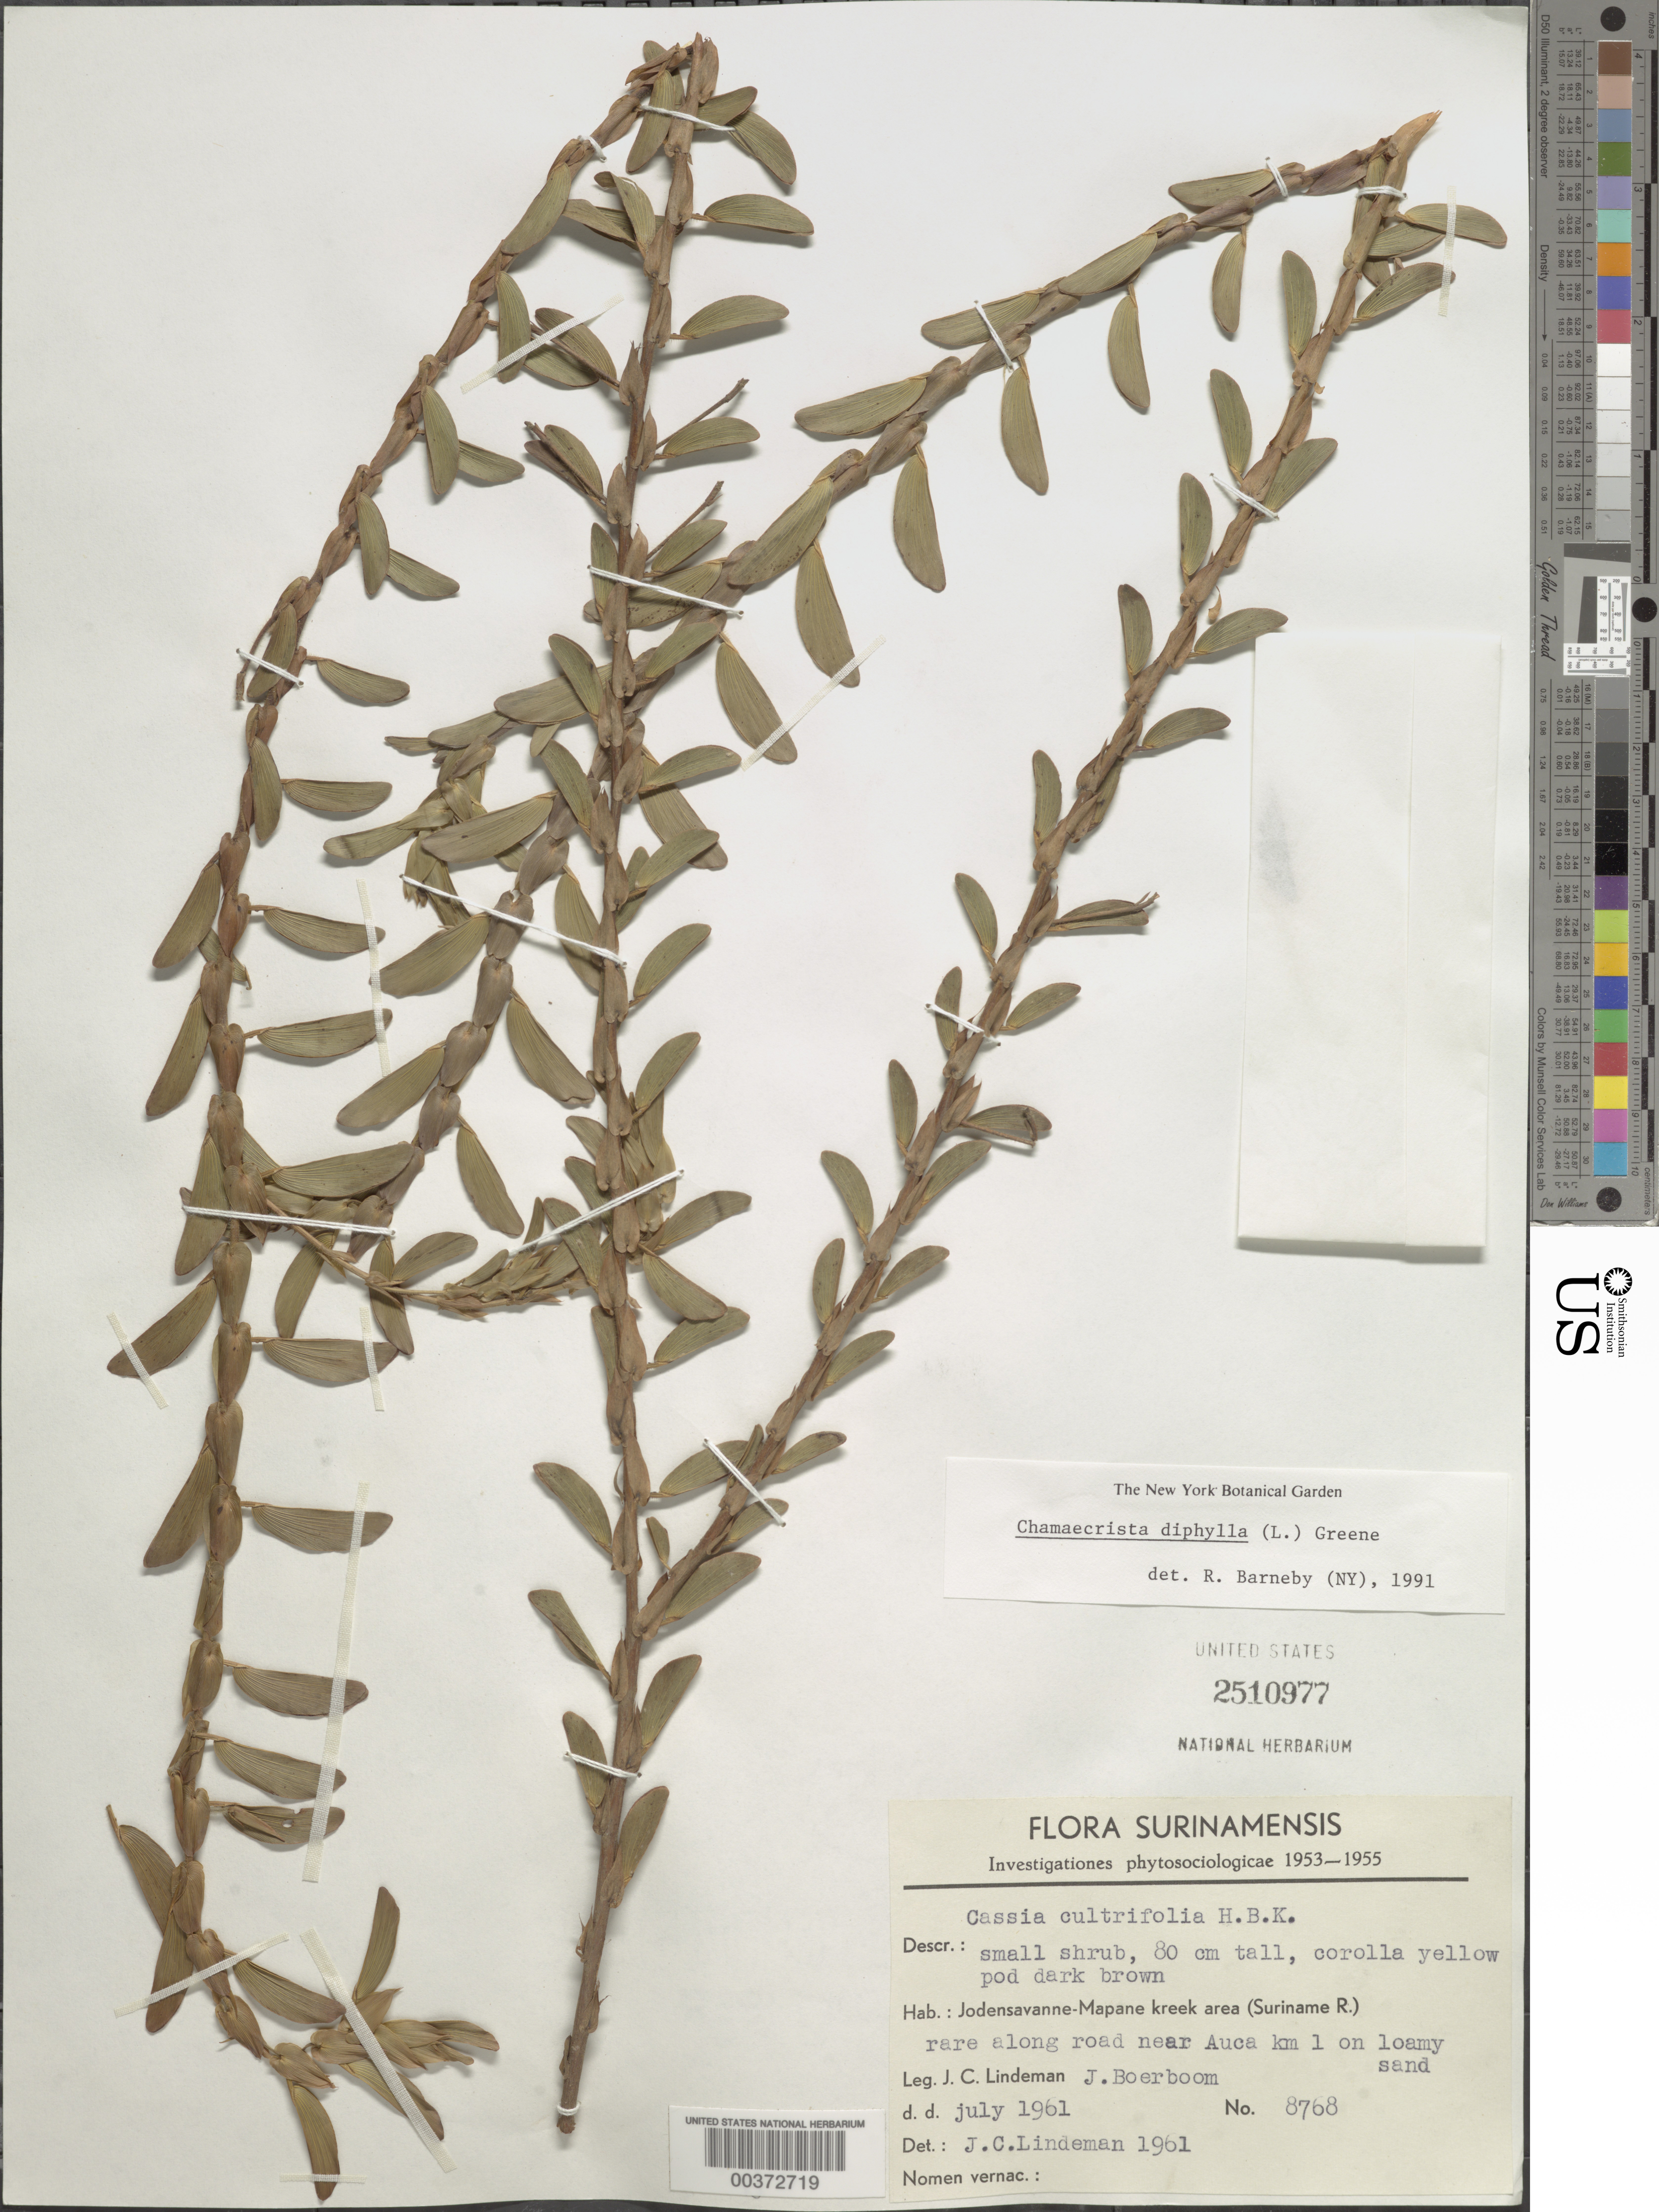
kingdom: Plantae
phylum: Tracheophyta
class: Magnoliopsida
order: Fabales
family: Fabaceae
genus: Chamaecrista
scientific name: Chamaecrista diphylla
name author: (L.) Greene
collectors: J. C. Lindeman & J. Boerboom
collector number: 8768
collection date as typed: Jul 1961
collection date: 1961-07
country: Suriname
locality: Along road near auca 1 km; jodensavanne-mapane kreek area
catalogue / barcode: US 2510977